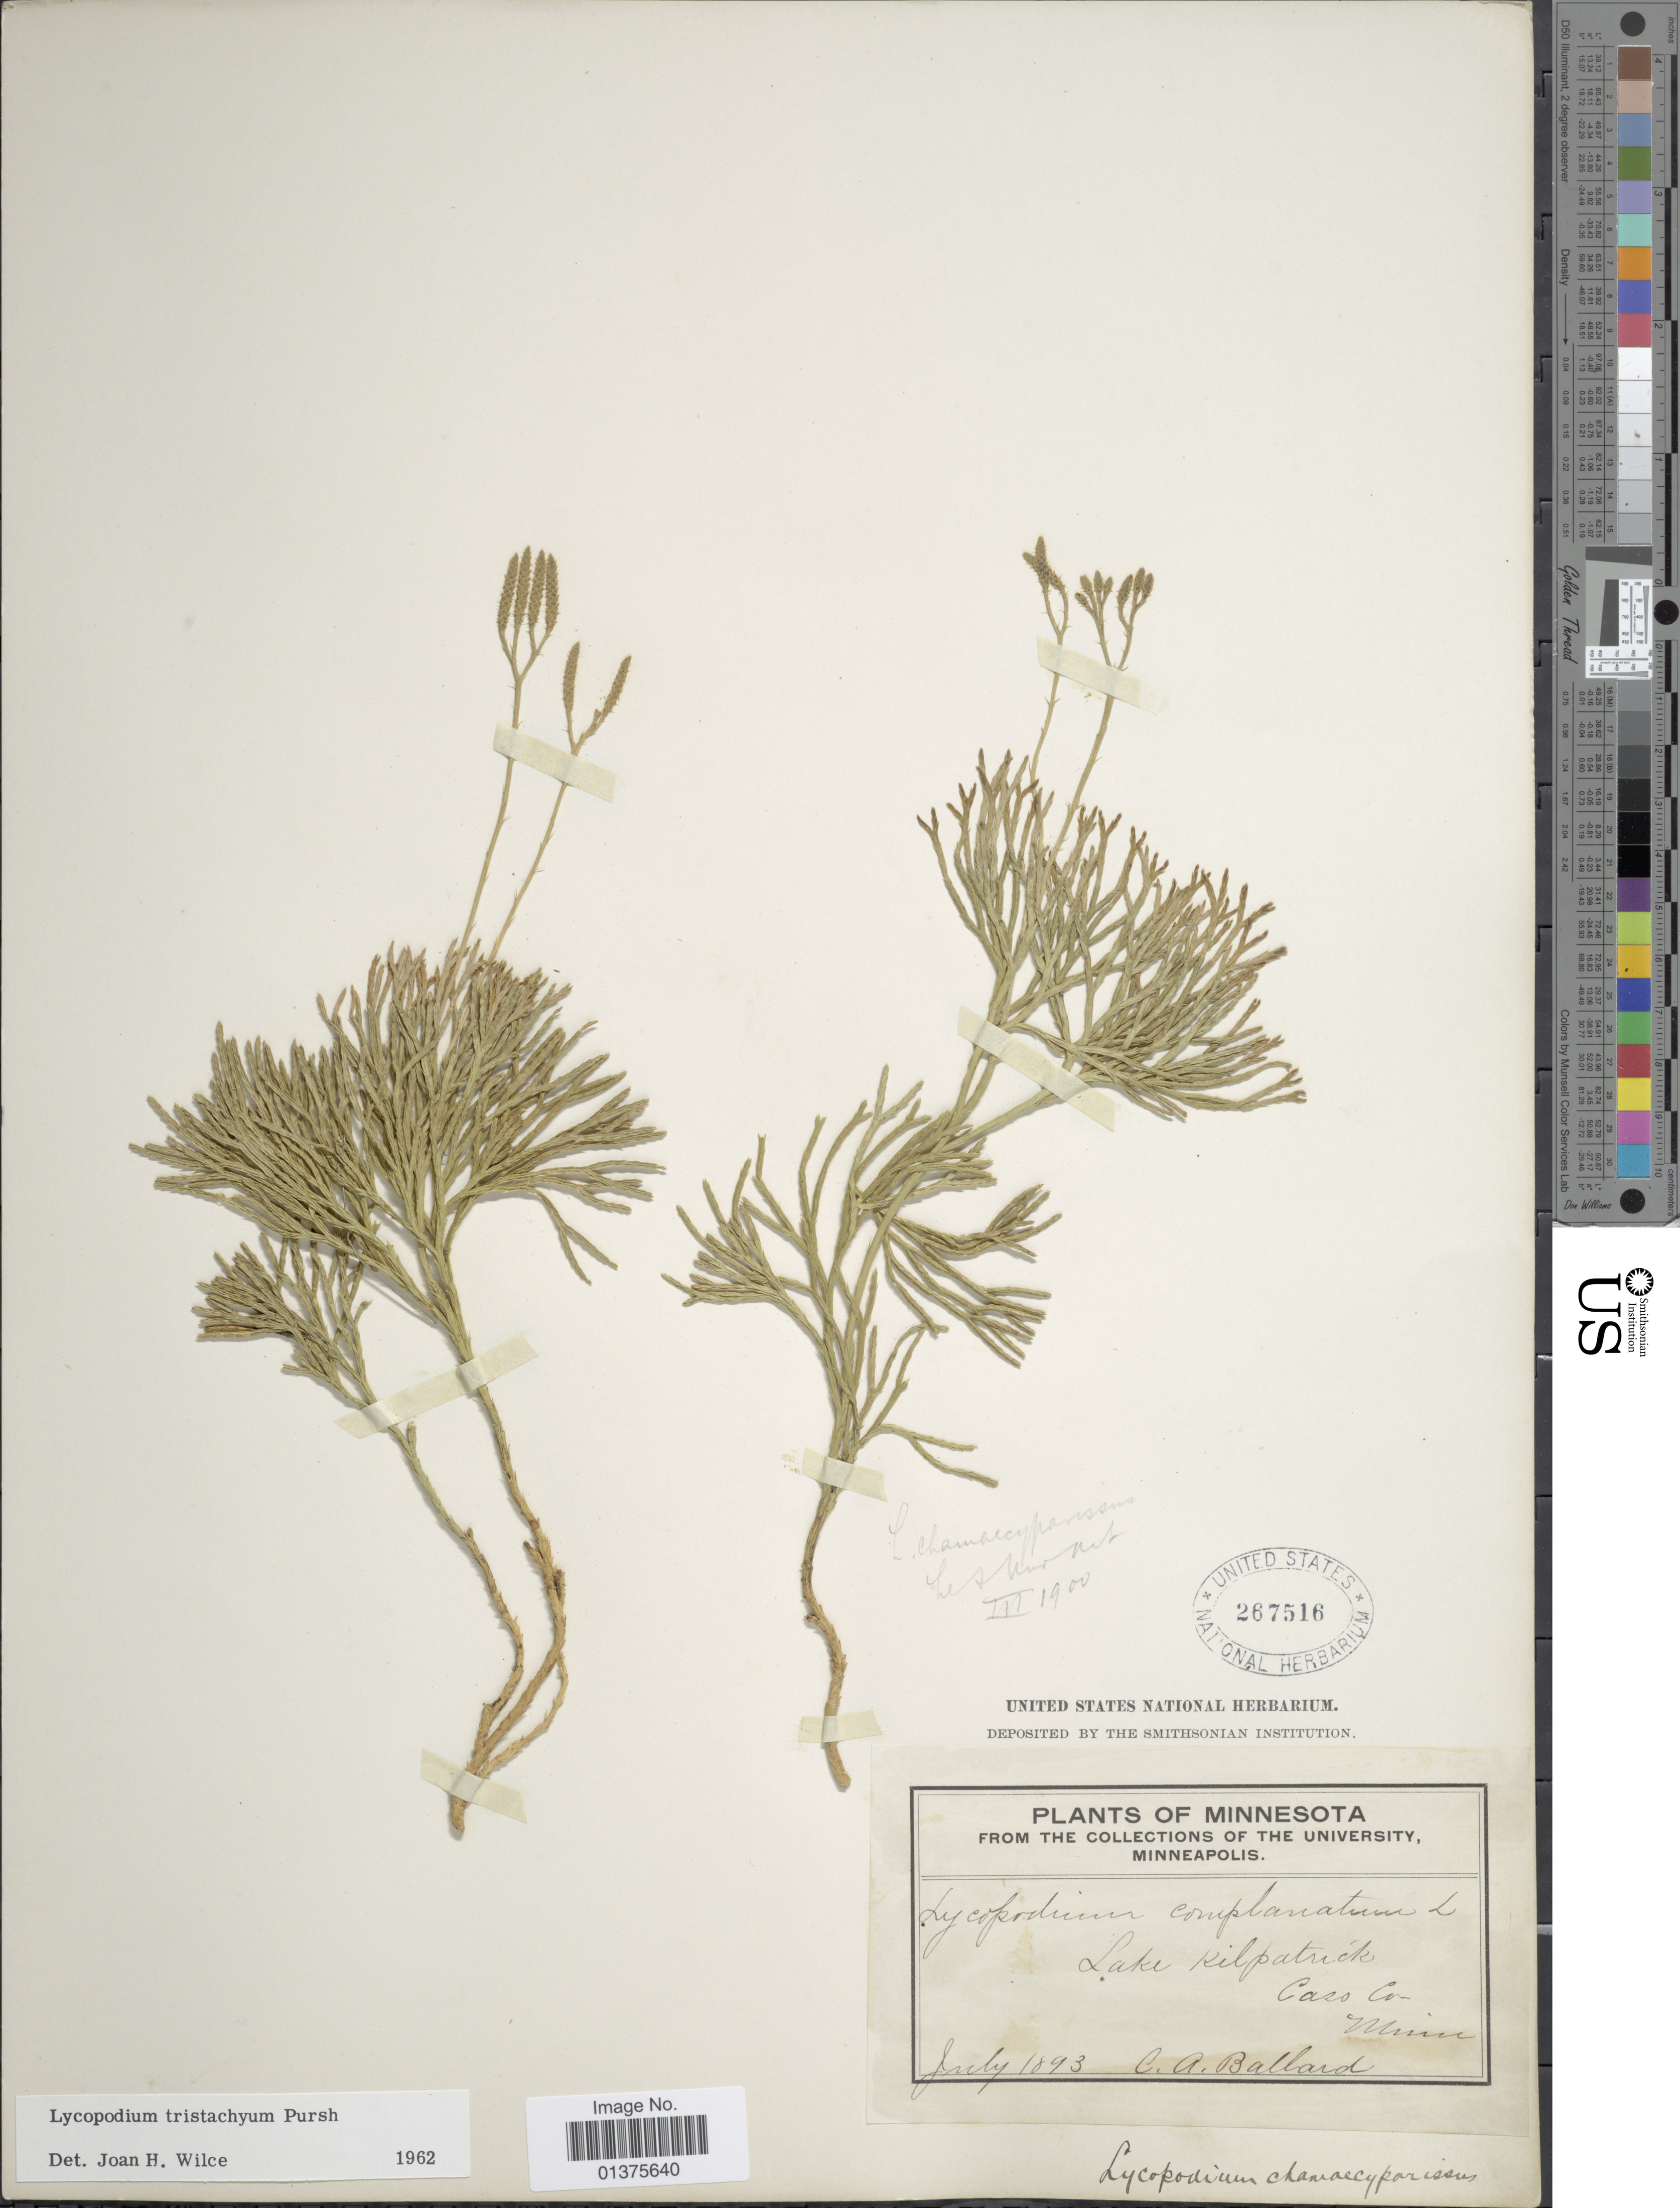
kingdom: Plantae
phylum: Tracheophyta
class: Lycopodiopsida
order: Lycopodiales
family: Lycopodiaceae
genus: Diphasiastrum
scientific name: Diphasiastrum tristachyum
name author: (Pursh) Holub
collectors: C. A. Ballard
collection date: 1893-07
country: United States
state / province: Minnesota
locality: Lake Kilpatrick Cass Co.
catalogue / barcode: US 267516